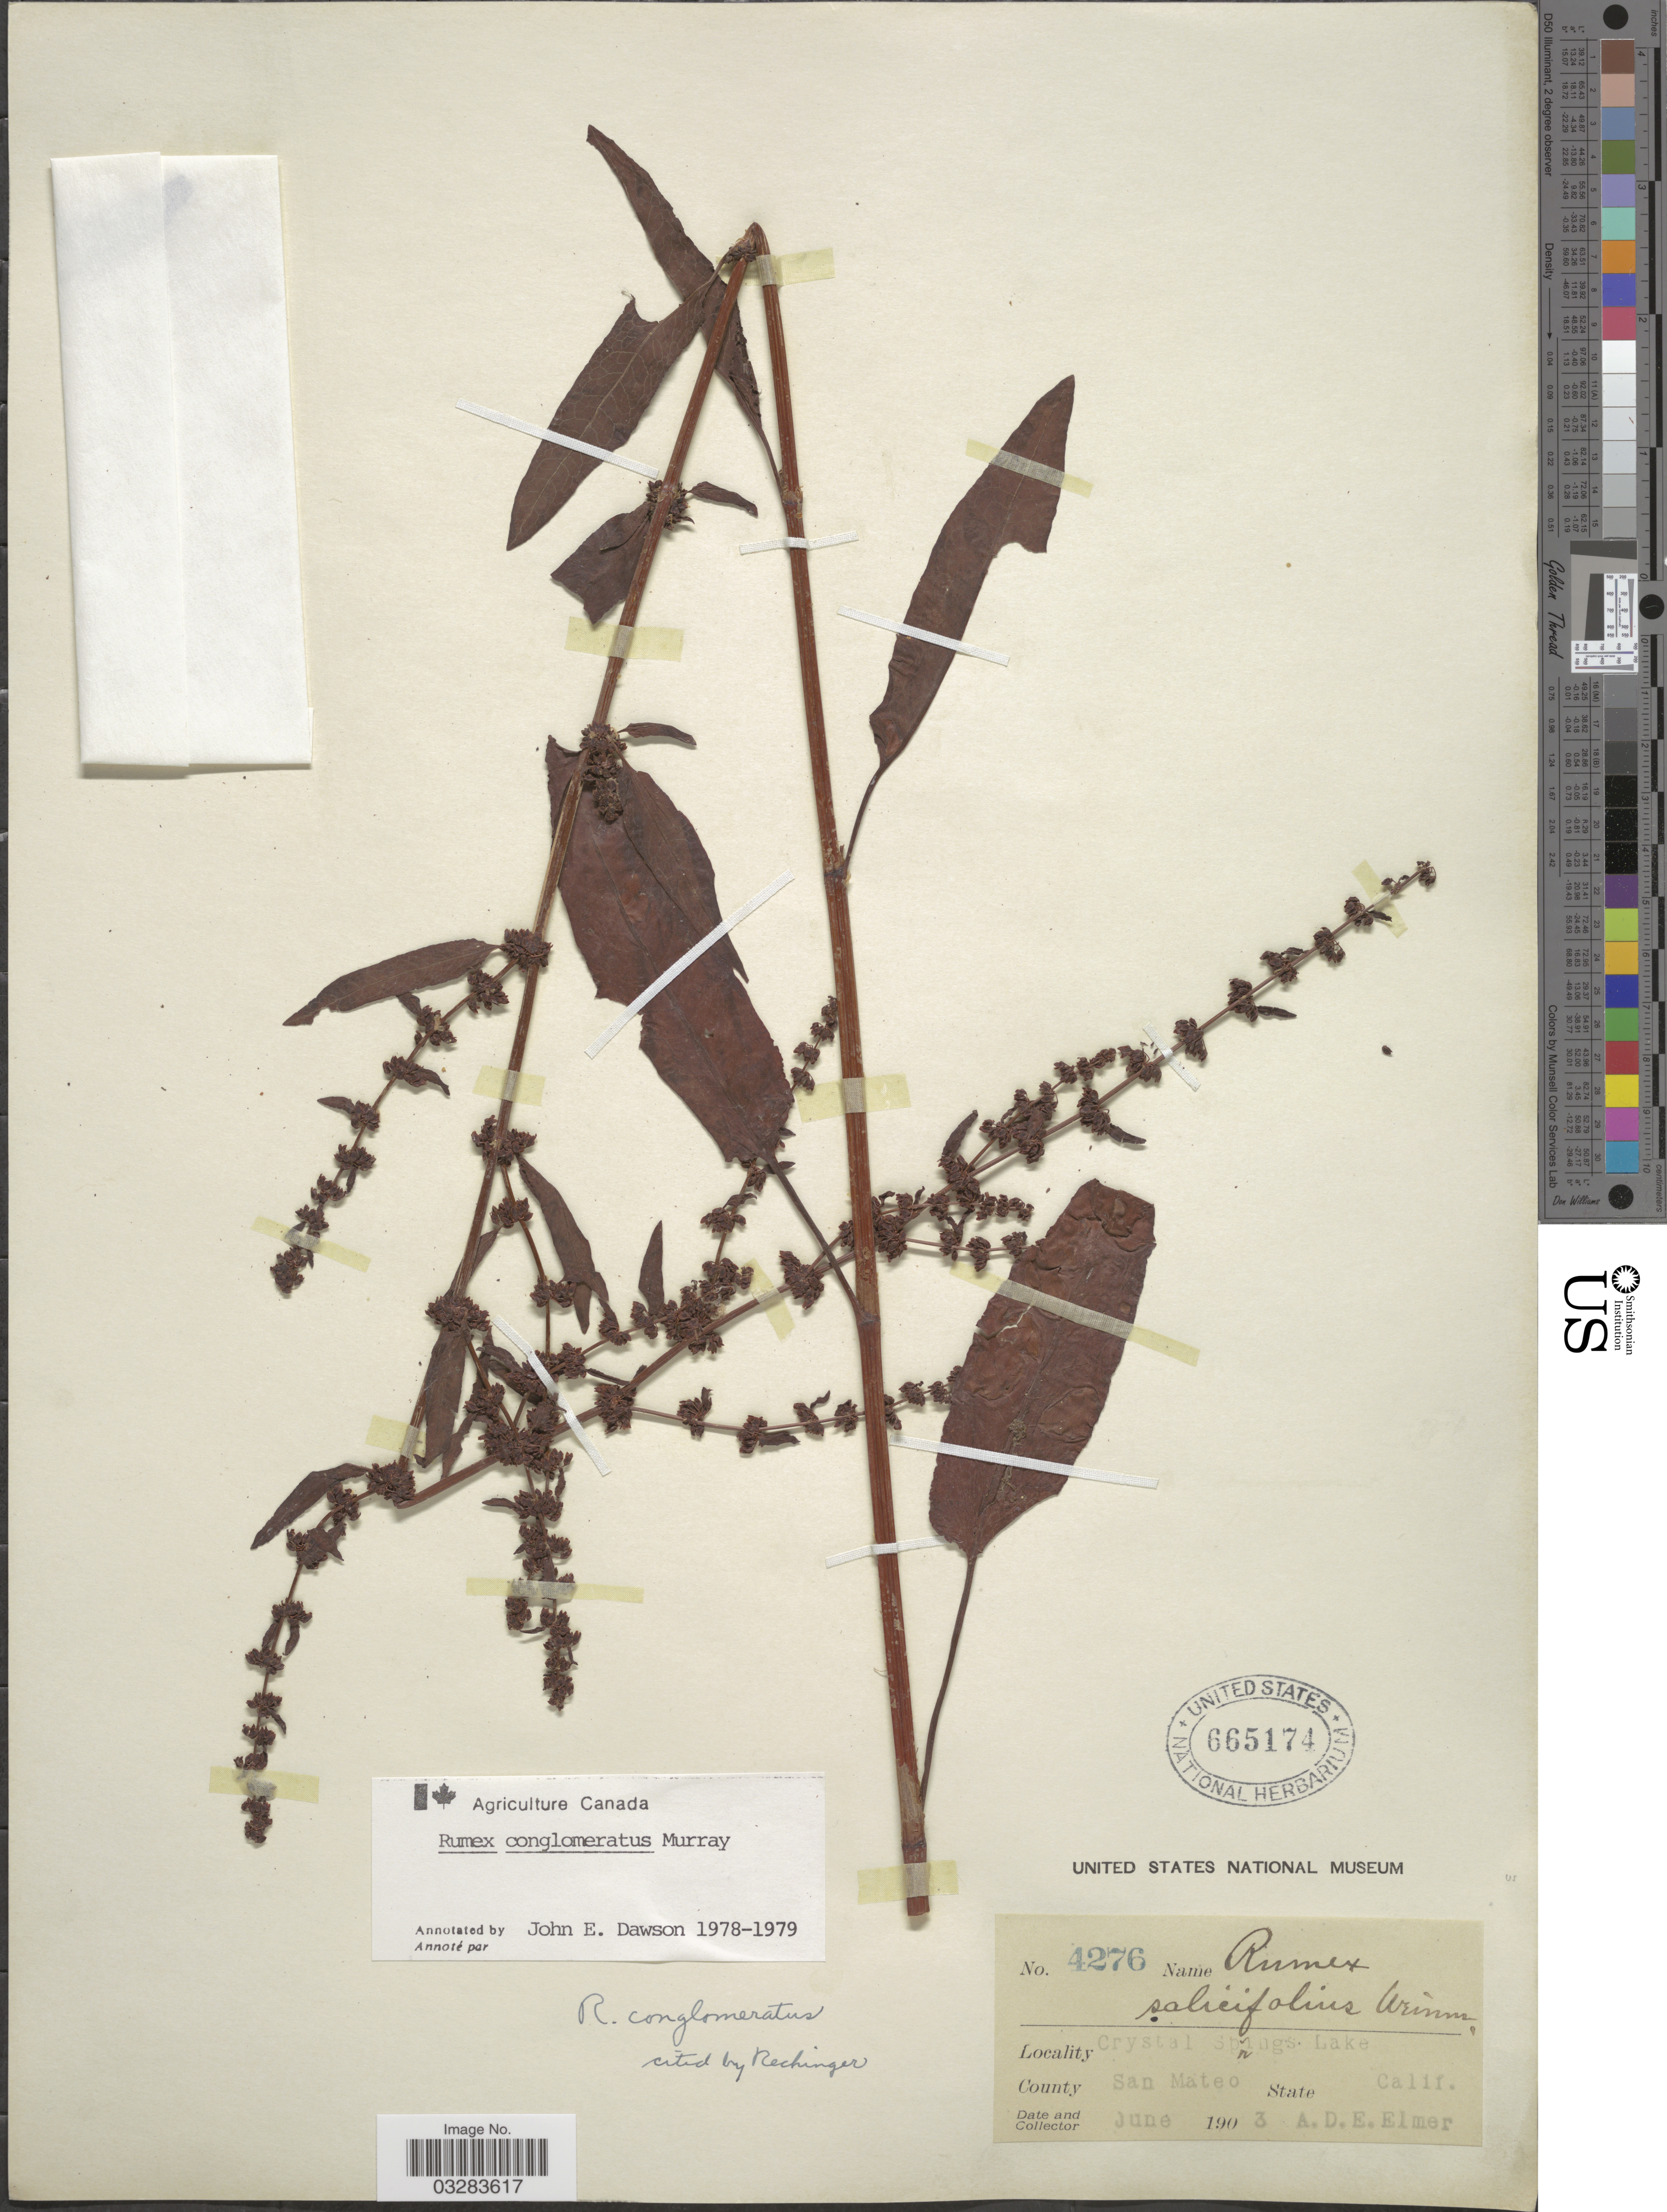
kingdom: Plantae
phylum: Tracheophyta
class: Magnoliopsida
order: Caryophyllales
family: Polygonaceae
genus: Rumex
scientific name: Rumex conglomeratus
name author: Murray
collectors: A. D. E. Elmer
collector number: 4276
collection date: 1903-06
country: United States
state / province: California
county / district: San Mateo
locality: Crystal Springs Lake. County San Mateo.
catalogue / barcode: US 665174